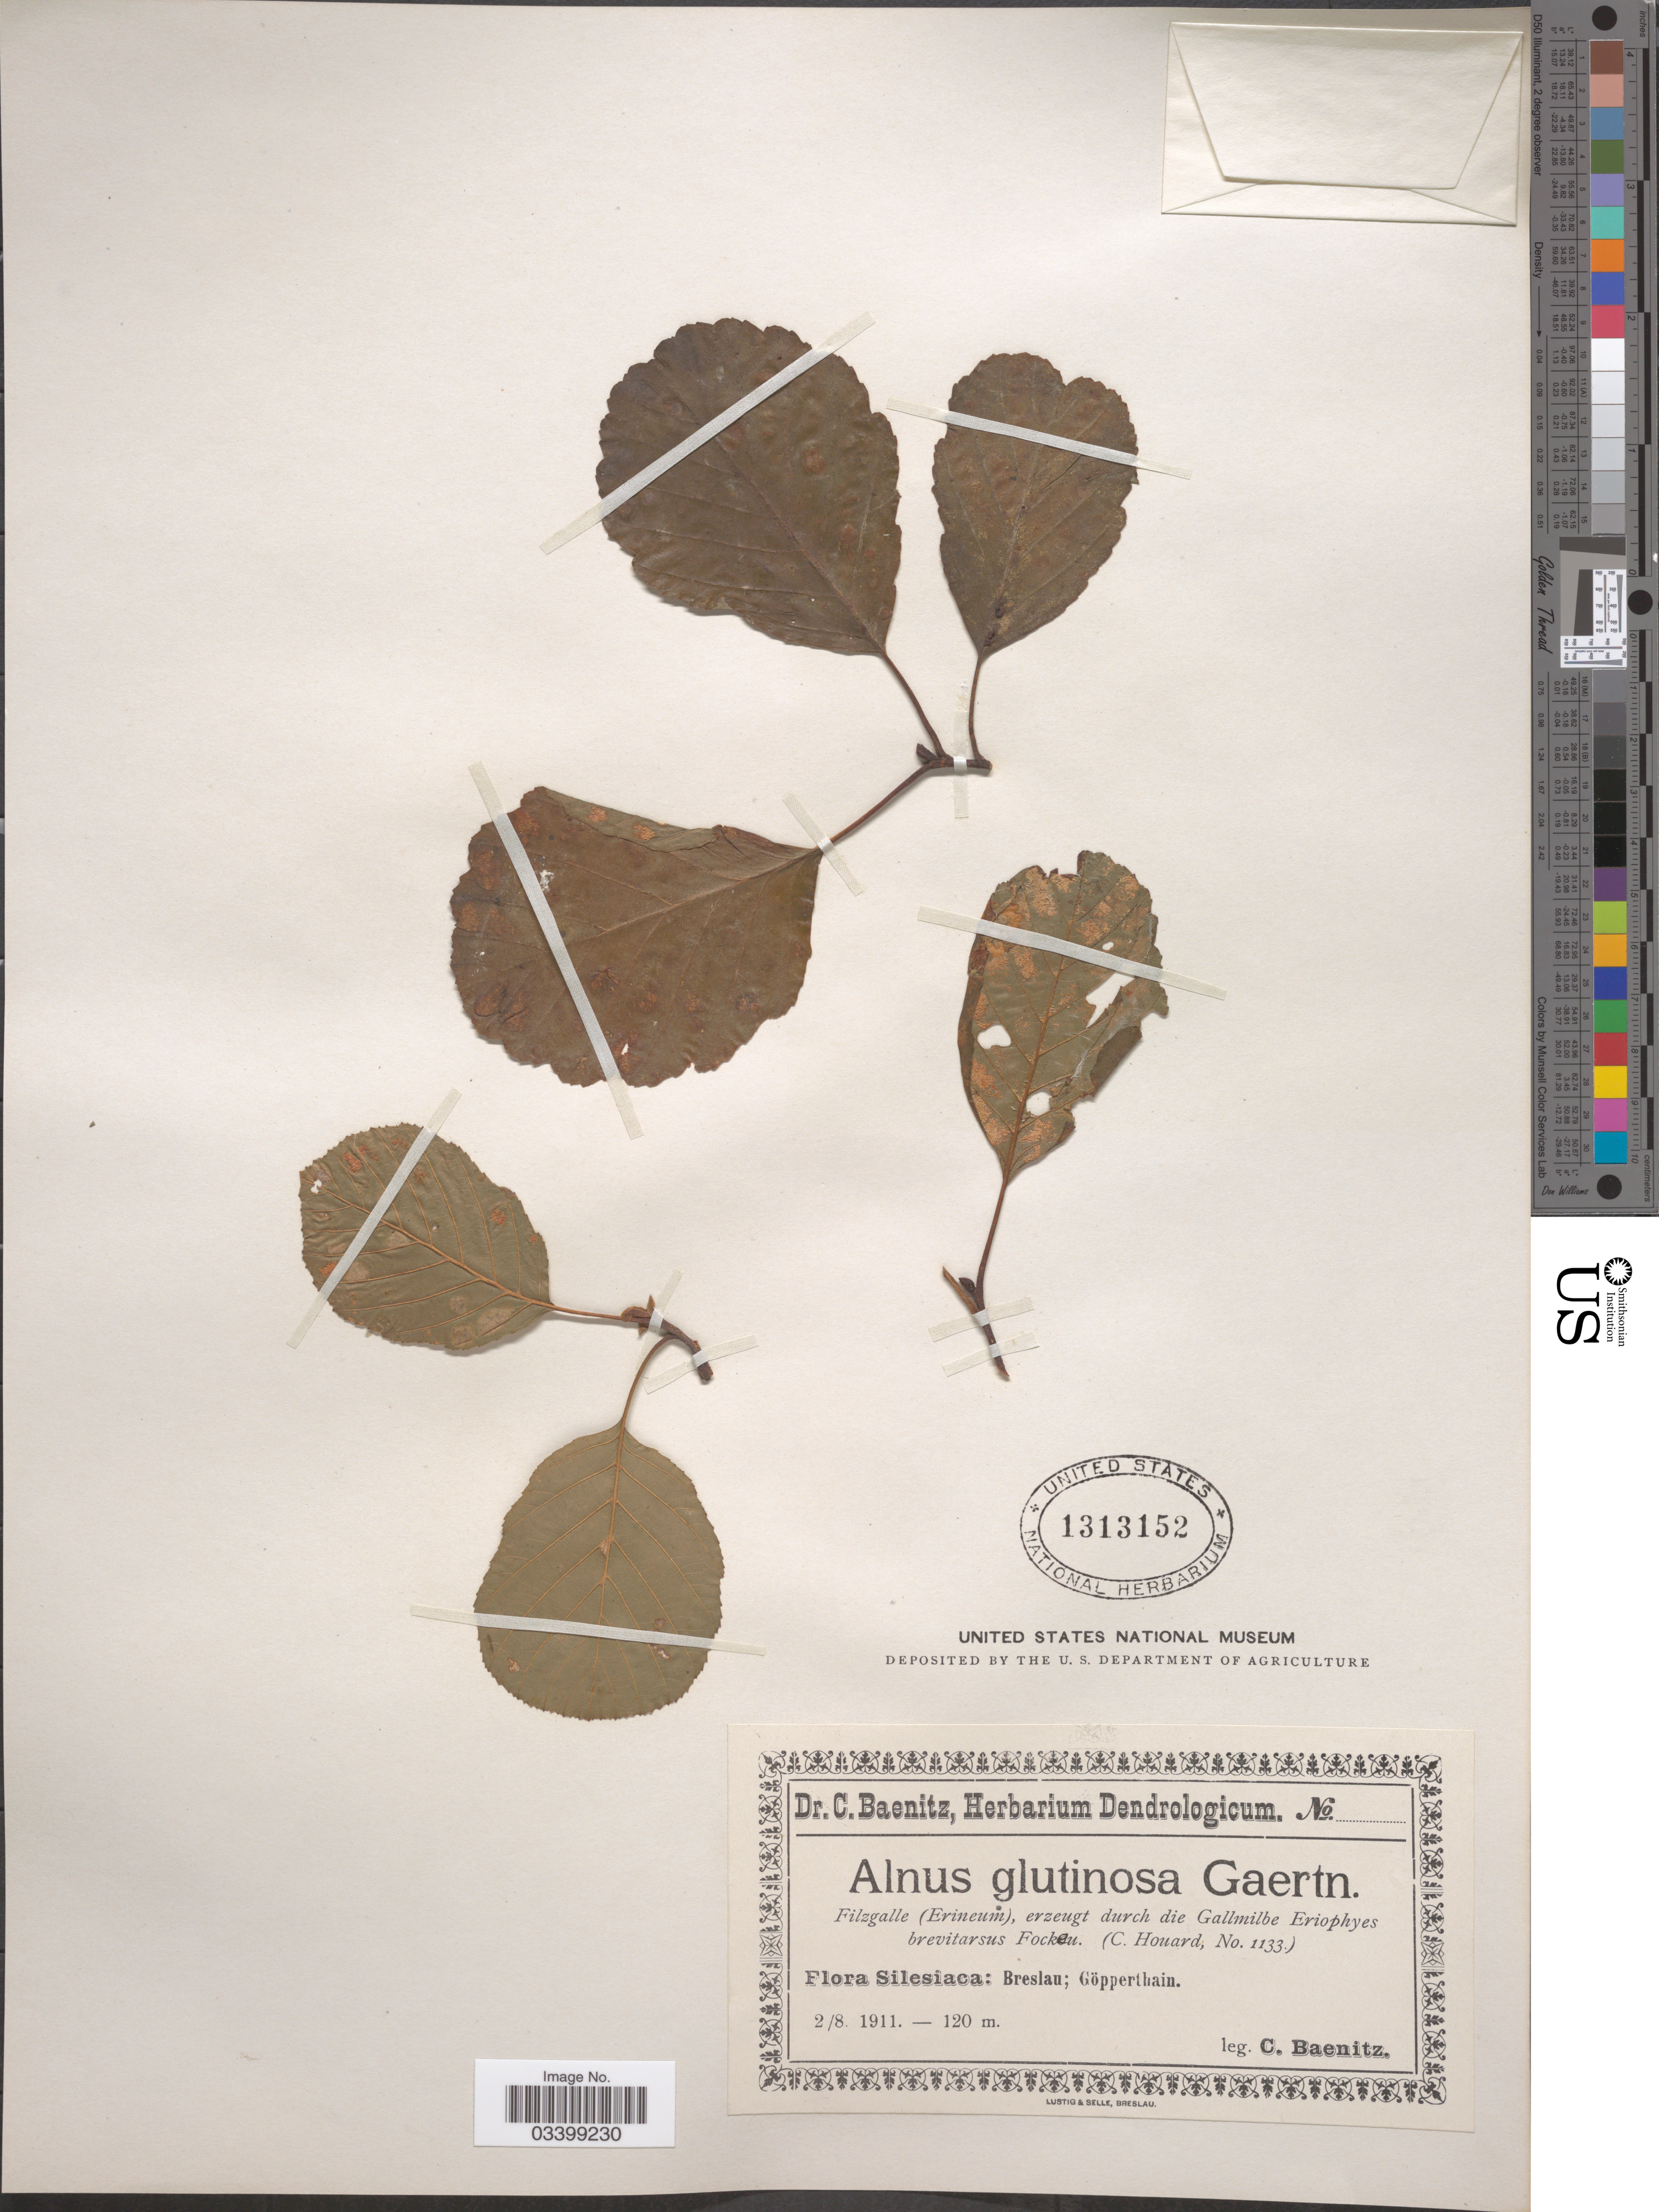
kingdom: Plantae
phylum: Tracheophyta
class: Magnoliopsida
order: Fagales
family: Betulaceae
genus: Alnus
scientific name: Alnus glutinosa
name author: (L.) Gaertn.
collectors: C. G. Baenitz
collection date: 1911-08-02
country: Poland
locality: Silesiaca: Breslau; Göpperthain.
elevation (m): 120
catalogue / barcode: US 1313152